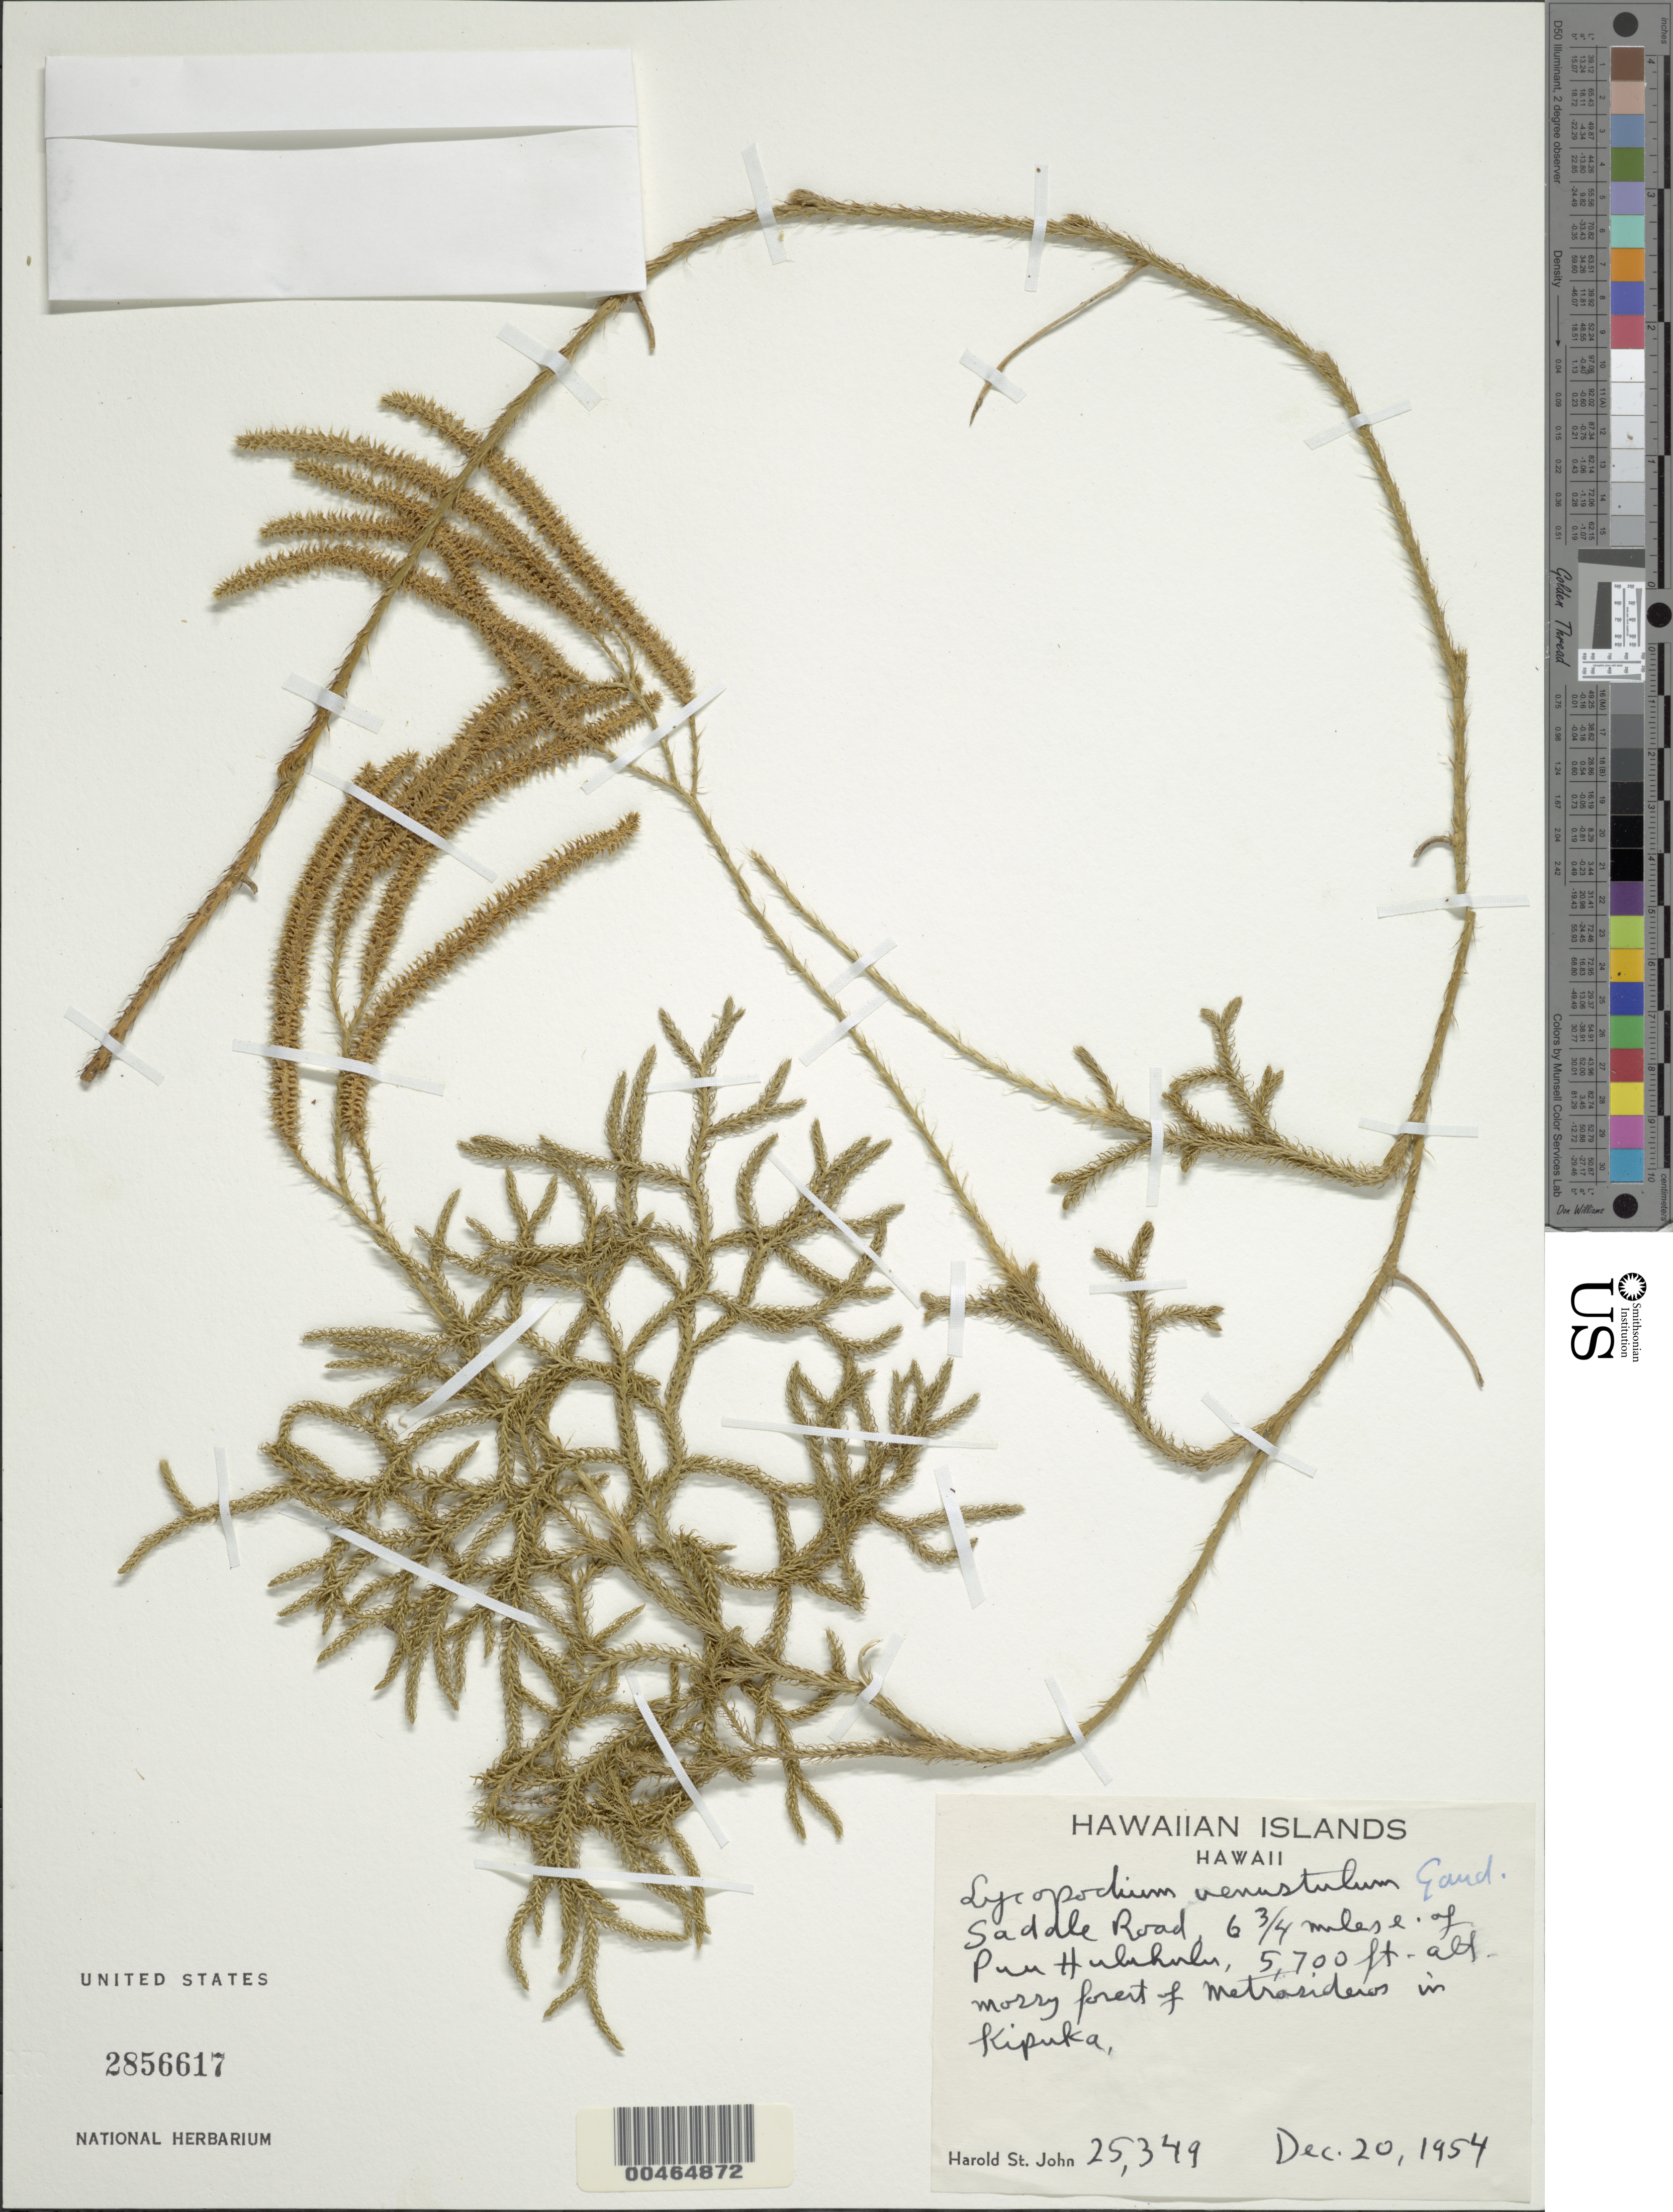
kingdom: Plantae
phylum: Tracheophyta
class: Lycopodiopsida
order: Lycopodiales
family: Lycopodiaceae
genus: Lycopodium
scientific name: Lycopodium venustulum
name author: Gaudich.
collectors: H. St. John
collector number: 25349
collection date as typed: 20 Dec 1954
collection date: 1954-12-20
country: United States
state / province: Hawaii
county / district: Hawaii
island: Hawaii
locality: Saddle Road, 6 3/4 mi E of Puu Huluhulu, Kipuka, Hawaii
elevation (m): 1737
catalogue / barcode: US 2856617